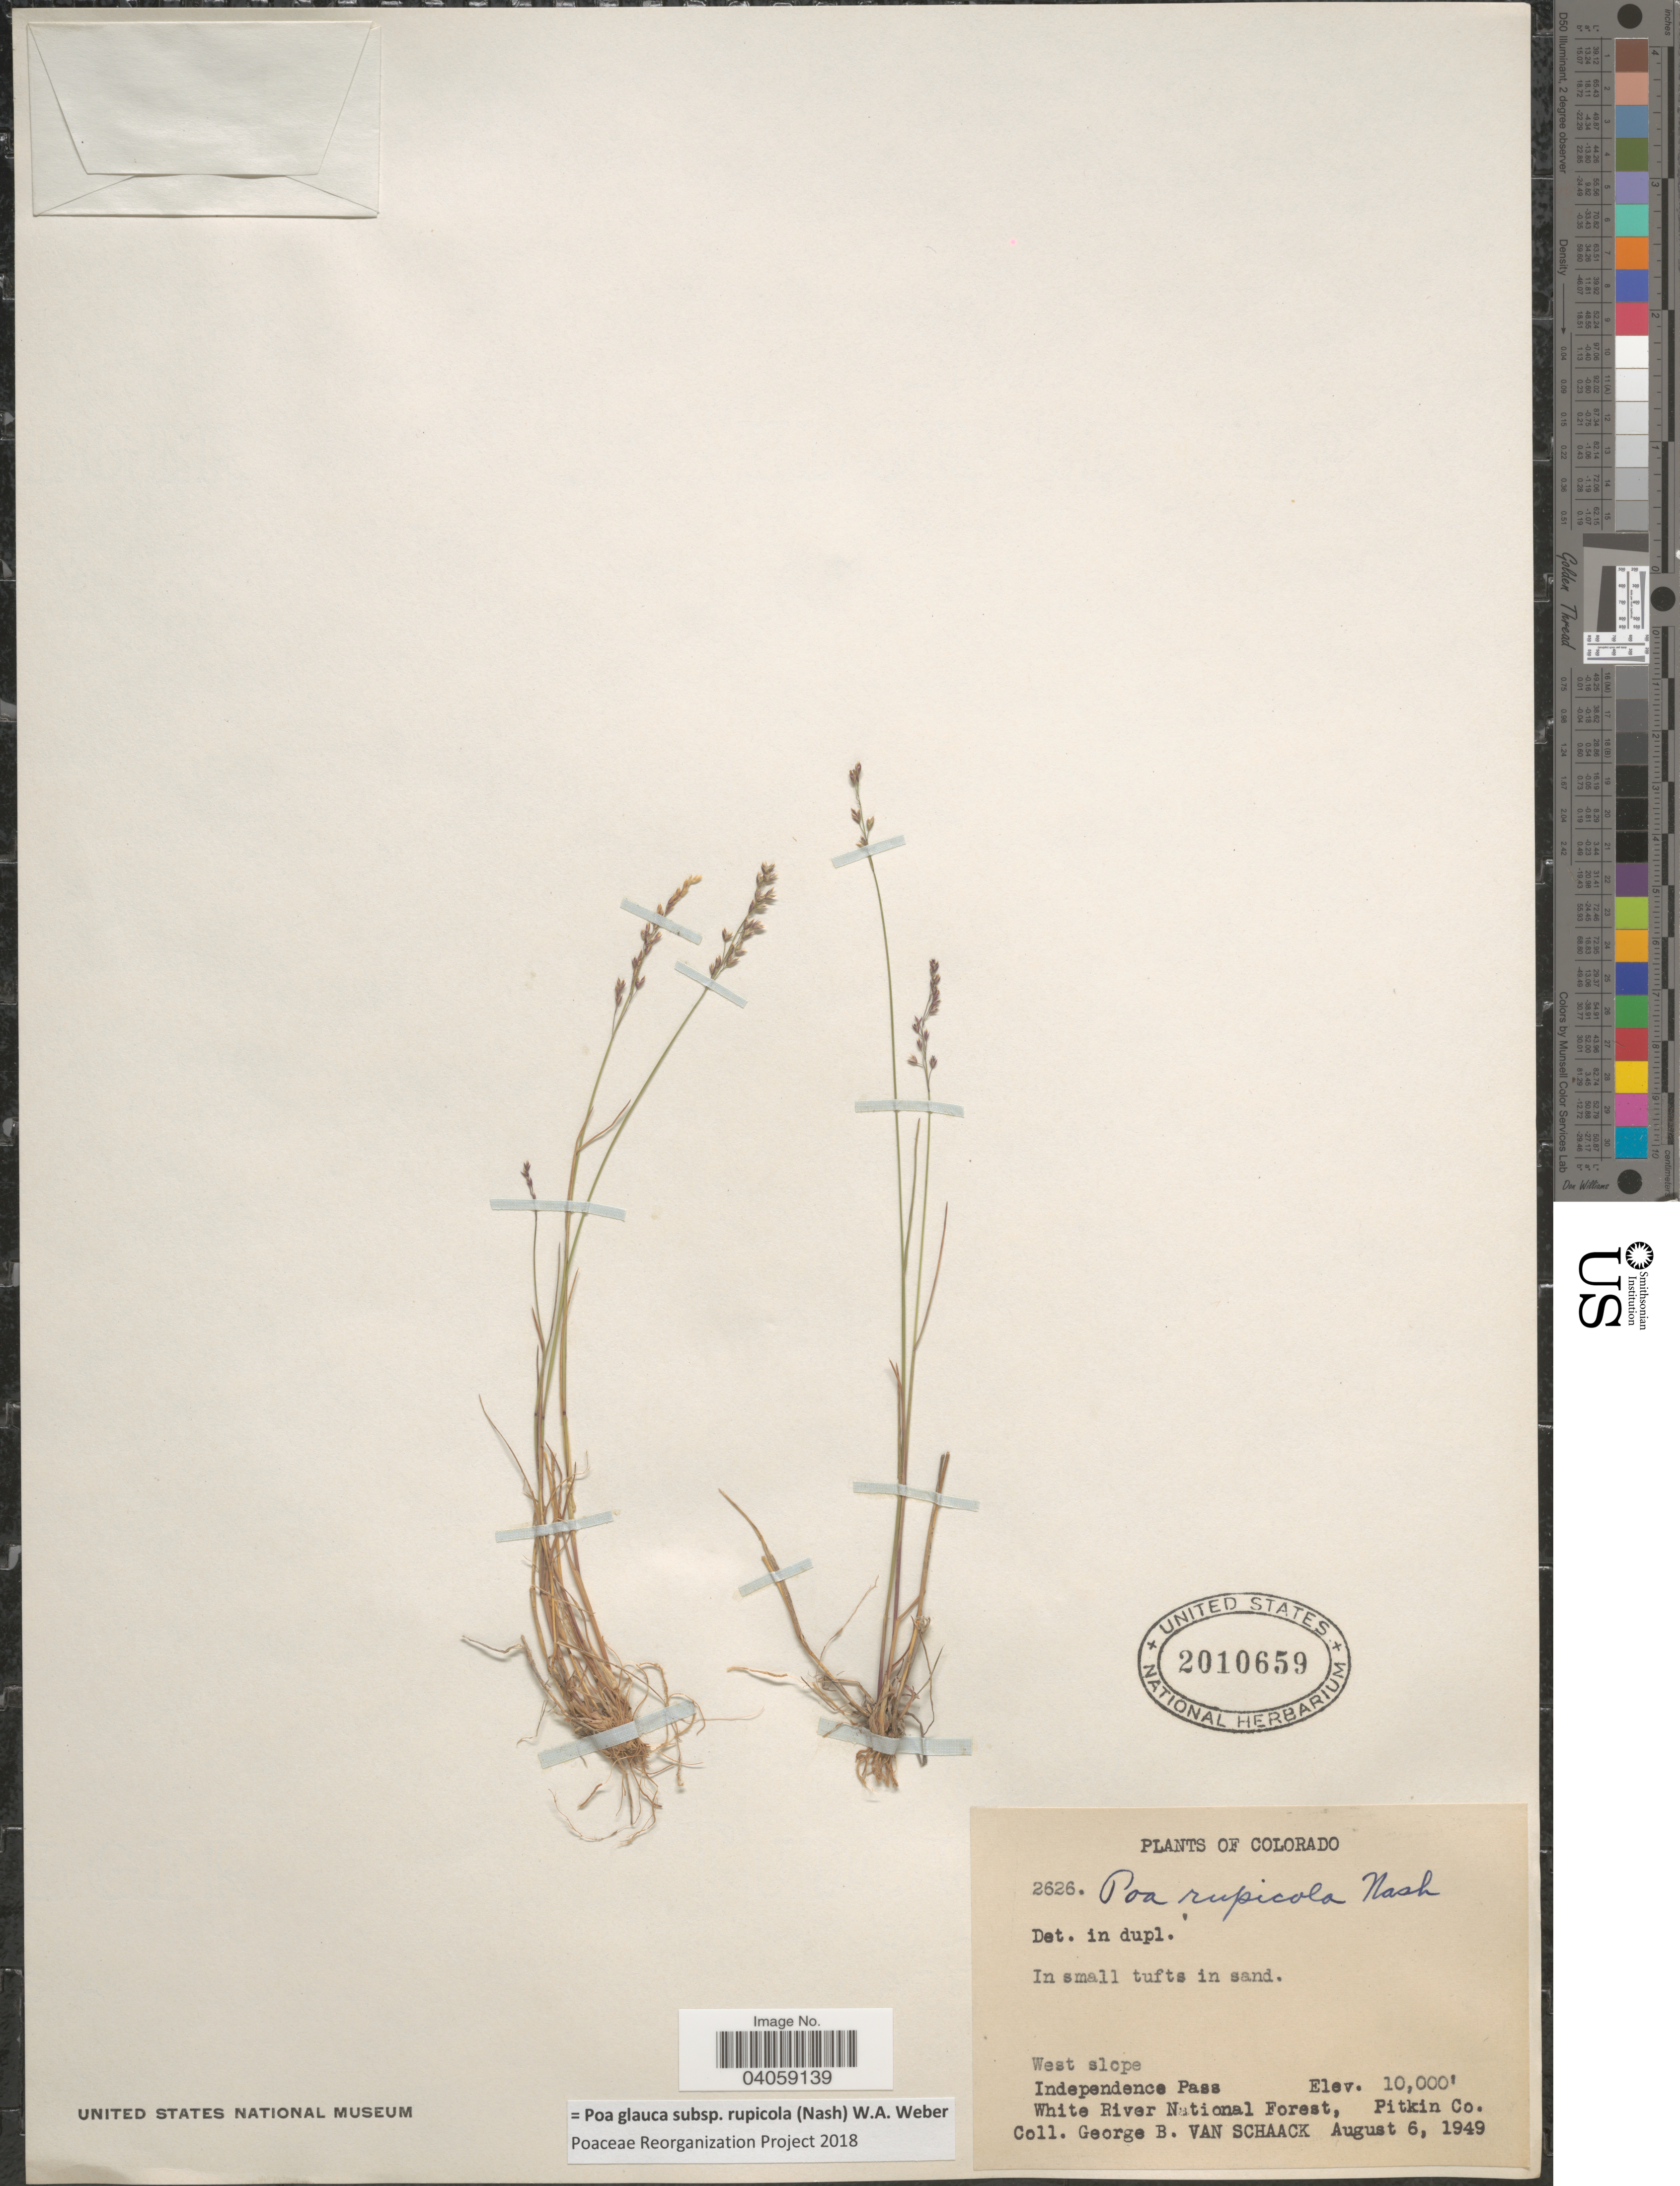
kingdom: Plantae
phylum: Tracheophyta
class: Liliopsida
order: Poales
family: Poaceae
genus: Poa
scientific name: Poa glauca subsp. rupicola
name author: (Nash) W.A. Weber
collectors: G. Van Schaack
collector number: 2626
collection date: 1949-08-06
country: United States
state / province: Colorado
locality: West slope. Independence Pass. White River National Forest, Pitkin Co.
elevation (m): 3048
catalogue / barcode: US 2010659